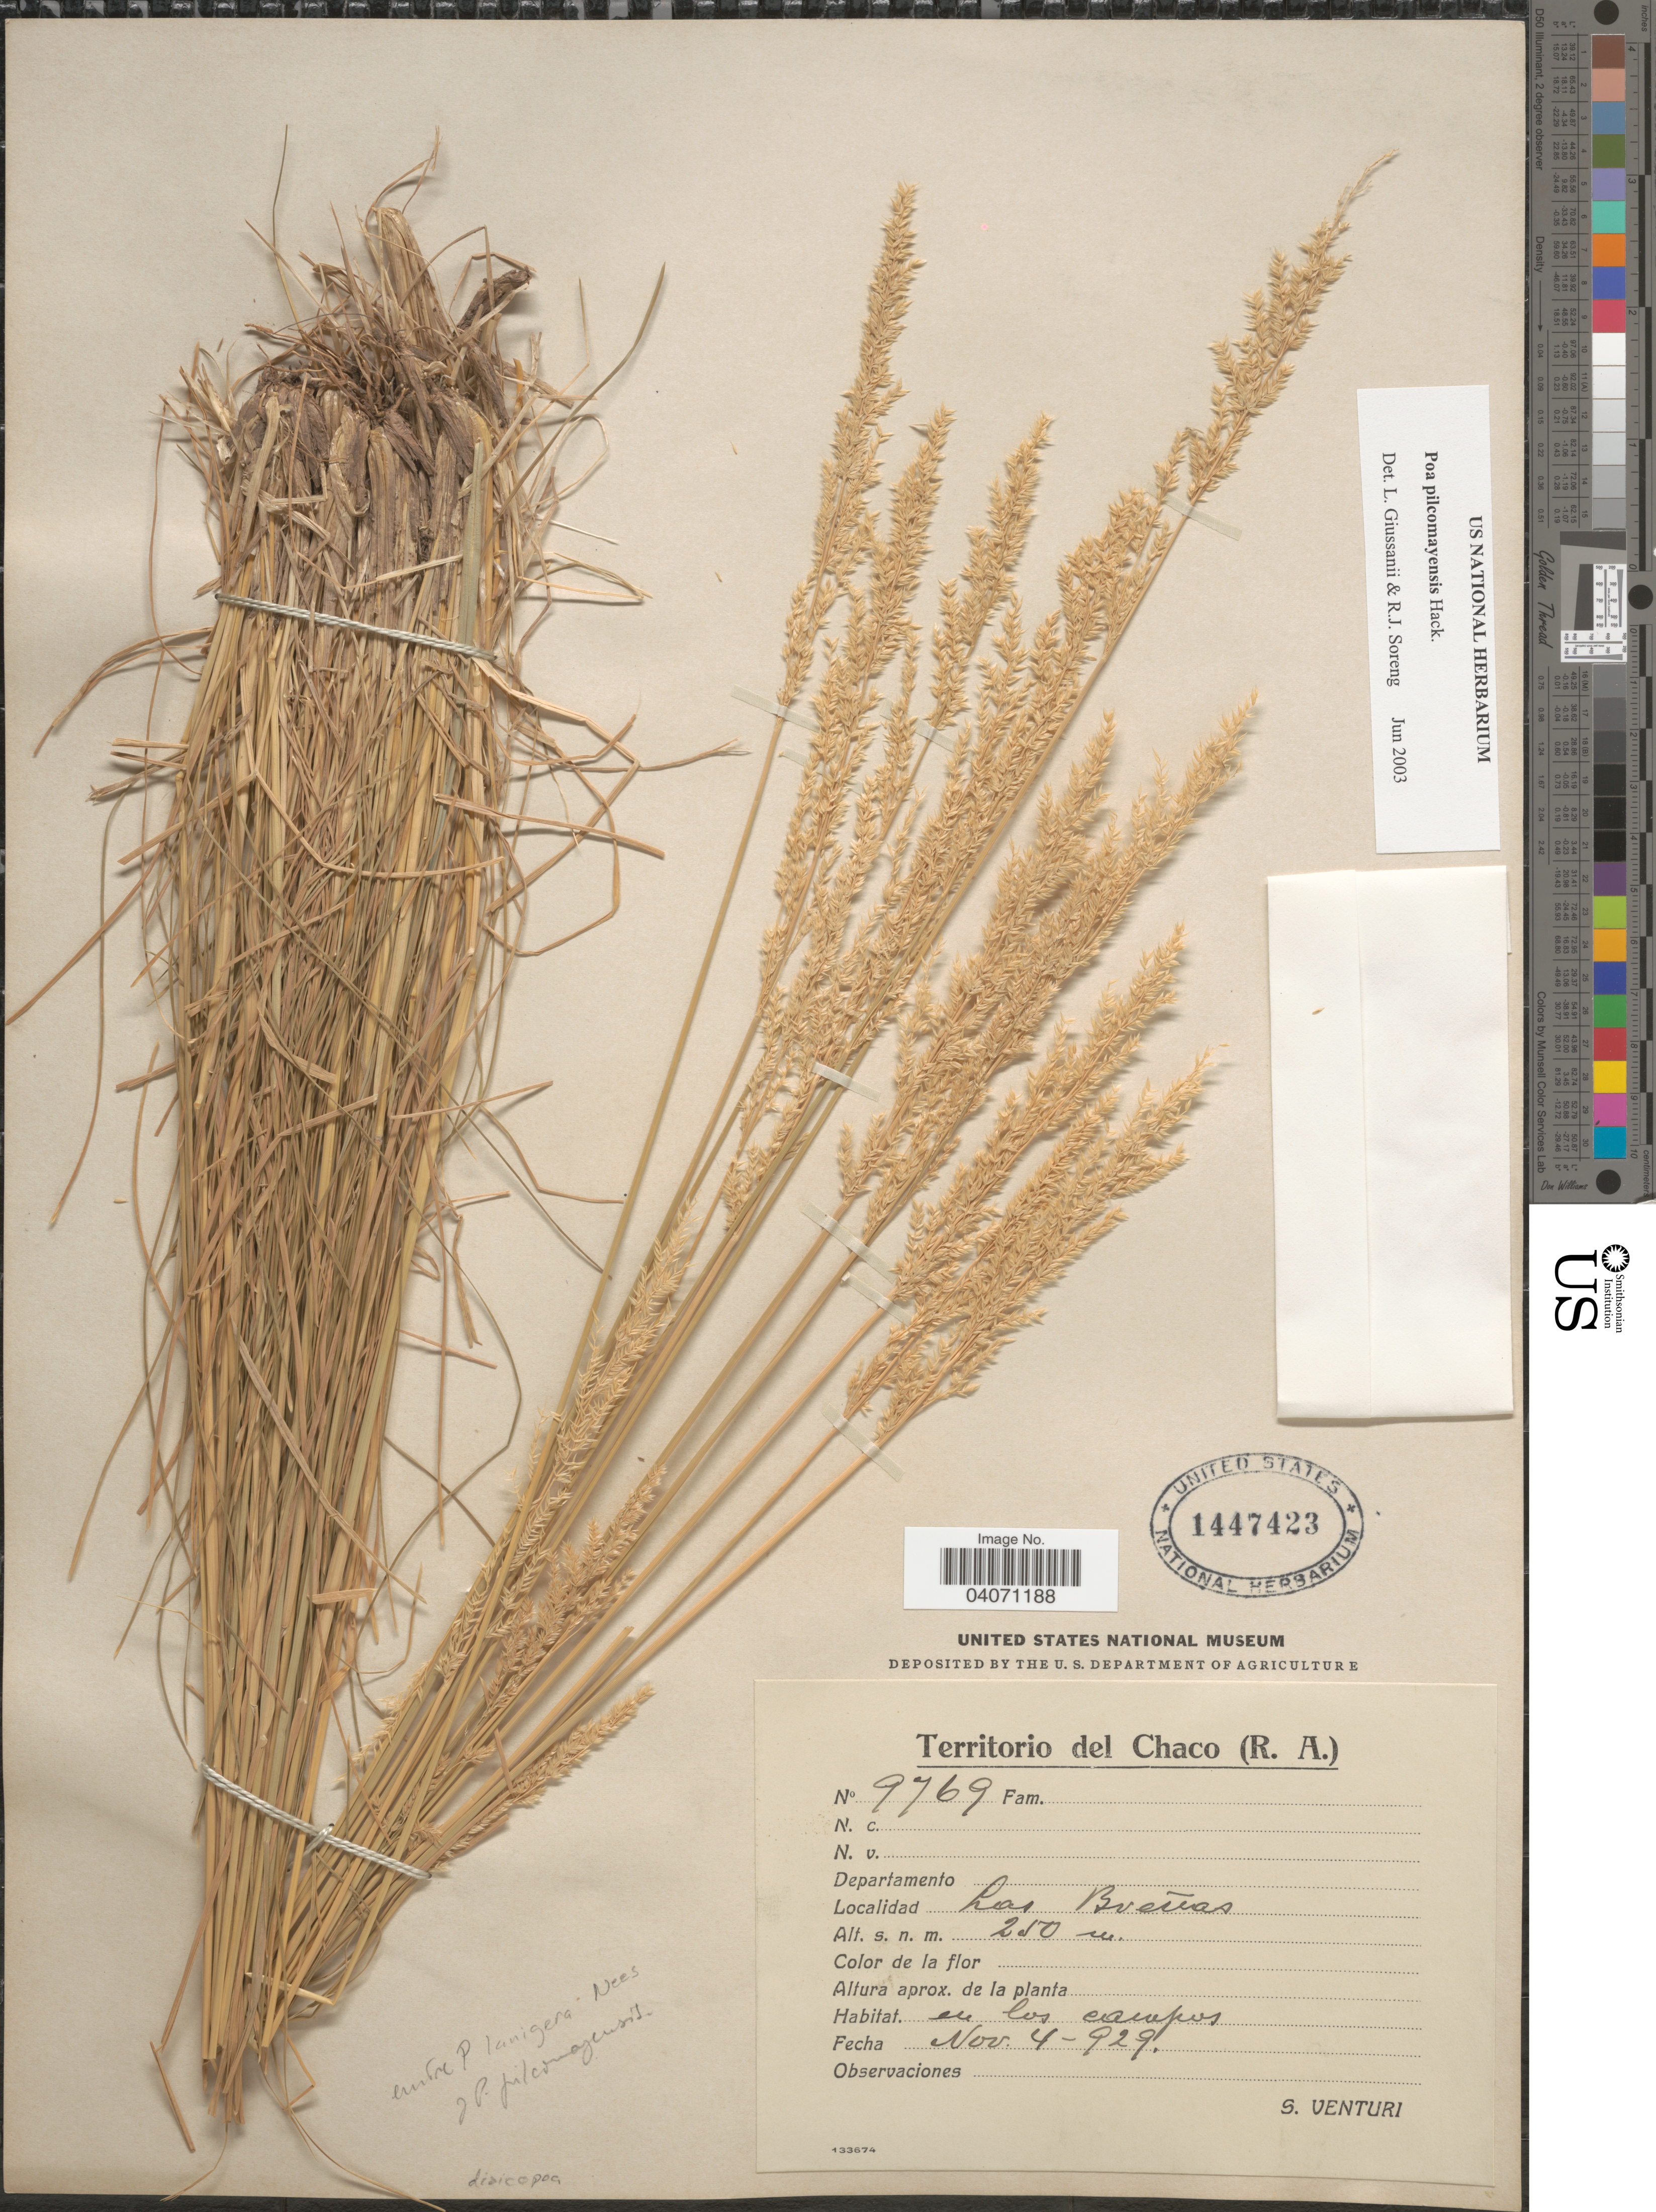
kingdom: Plantae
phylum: Tracheophyta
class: Liliopsida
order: Poales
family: Poaceae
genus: Poa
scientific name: Poa pilcomayensis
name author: Hack.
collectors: S. Venturi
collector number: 9769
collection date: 1929-11-04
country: Argentina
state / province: Chaco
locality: Las Bueñas. En los campos.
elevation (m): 250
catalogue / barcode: US 1447423